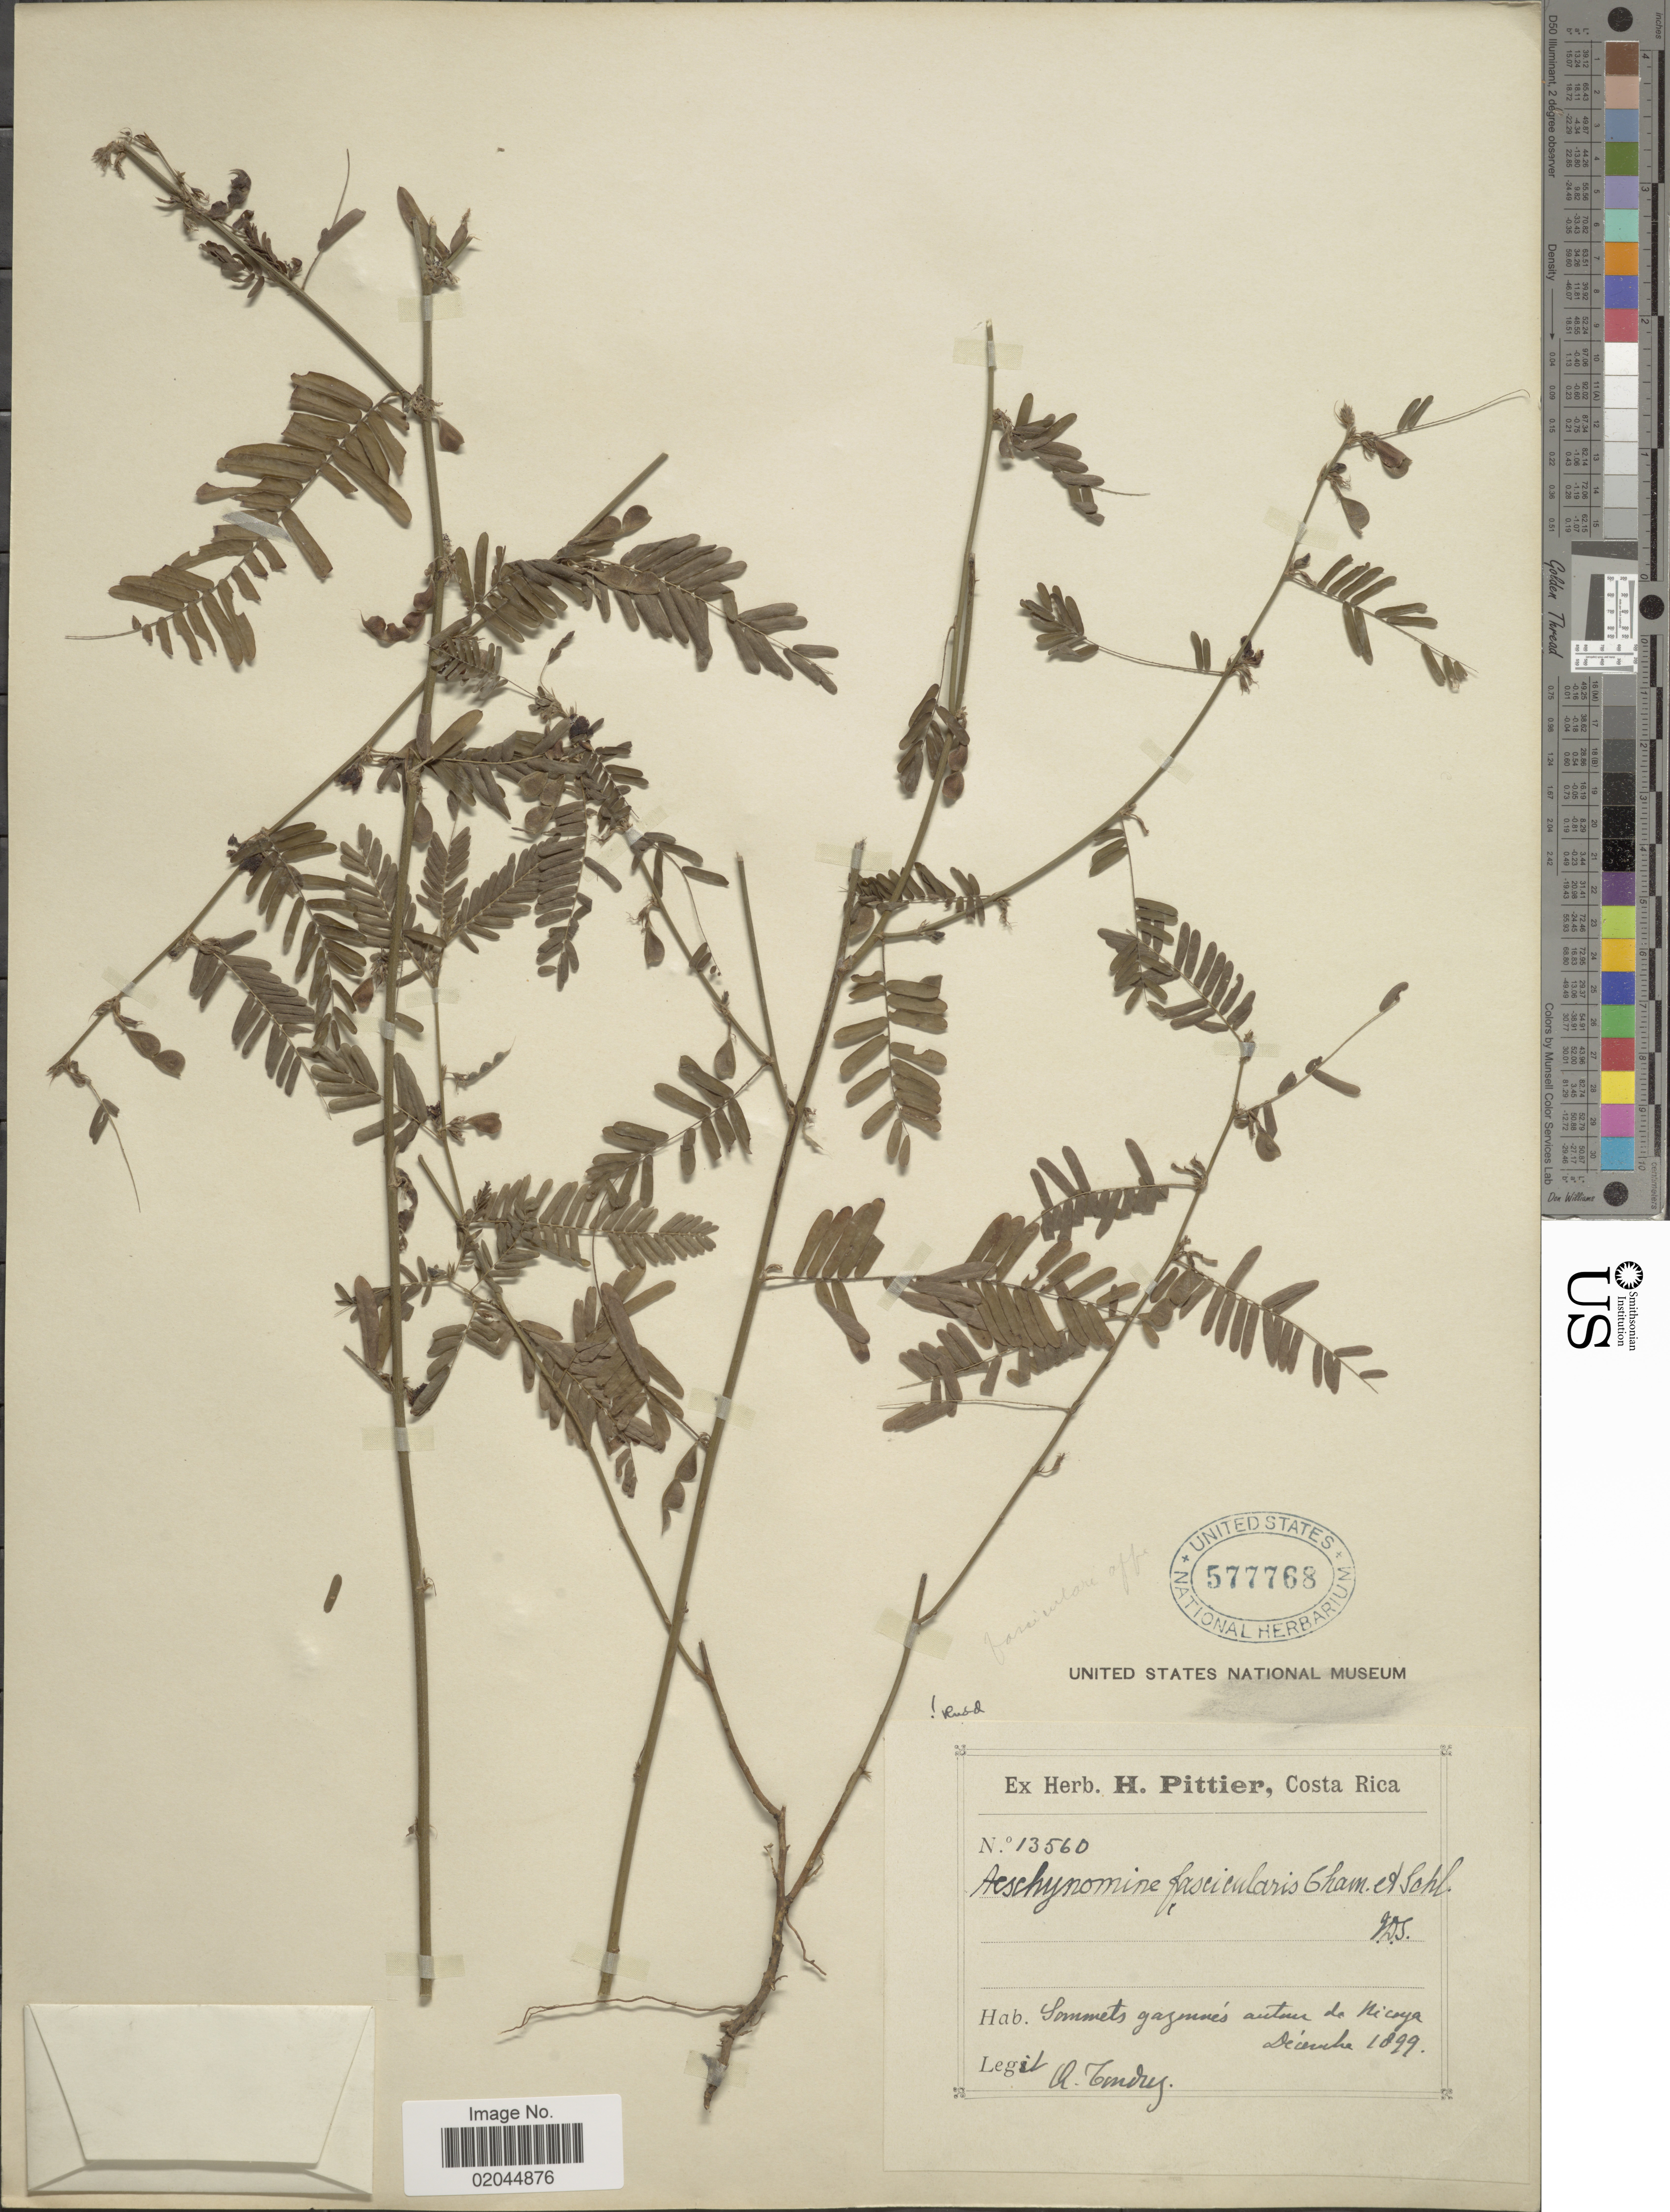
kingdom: Plantae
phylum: Tracheophyta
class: Magnoliopsida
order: Fabales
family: Fabaceae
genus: Aeschynomene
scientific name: Aeschynomene fascicularis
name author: Schltdl. & Cham.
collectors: A. Tonduz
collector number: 13560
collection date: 1899-11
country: Costa Rica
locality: Sommets gazmones anteur de Nicoya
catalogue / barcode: US 577768